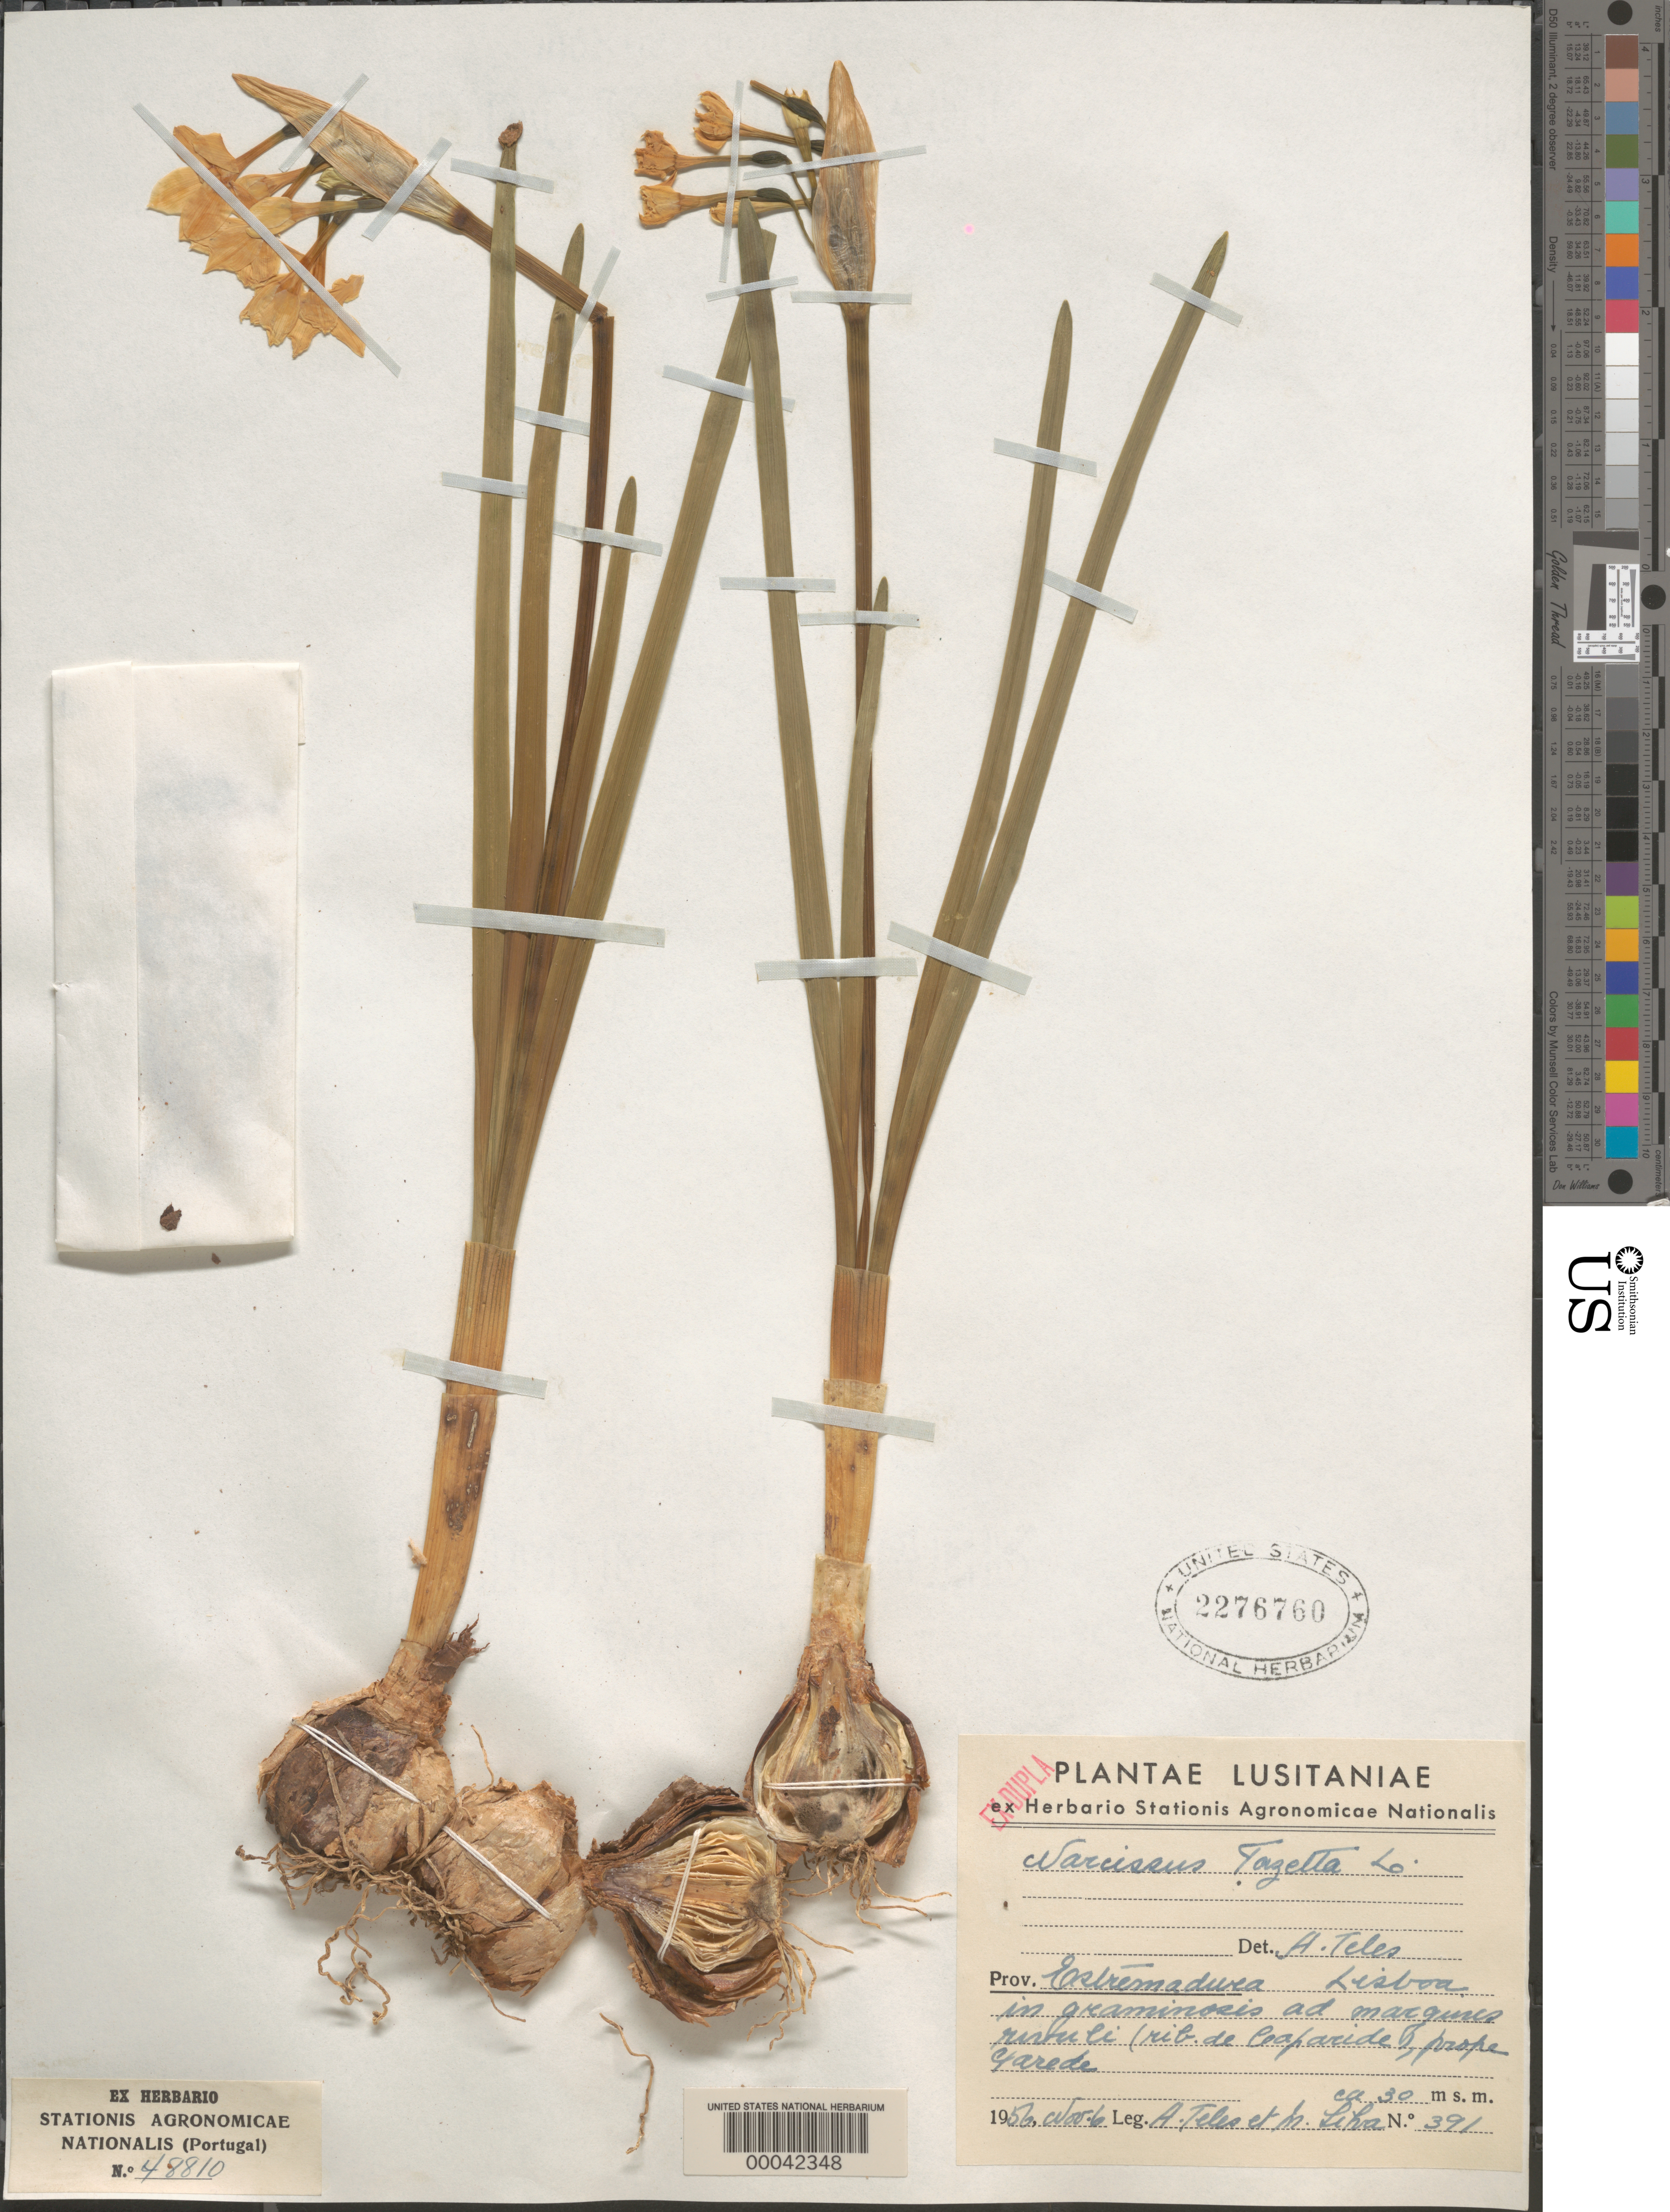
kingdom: Plantae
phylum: Tracheophyta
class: Liliopsida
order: Asparagales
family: Amaryllidaceae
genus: Narcissus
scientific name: Narcissus tazetta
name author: L.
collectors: H. Teles & M. Liha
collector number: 391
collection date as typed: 06 Nov 1956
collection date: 1956-11-06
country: Portugal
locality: Estremadura, lisbon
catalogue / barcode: US 2276760